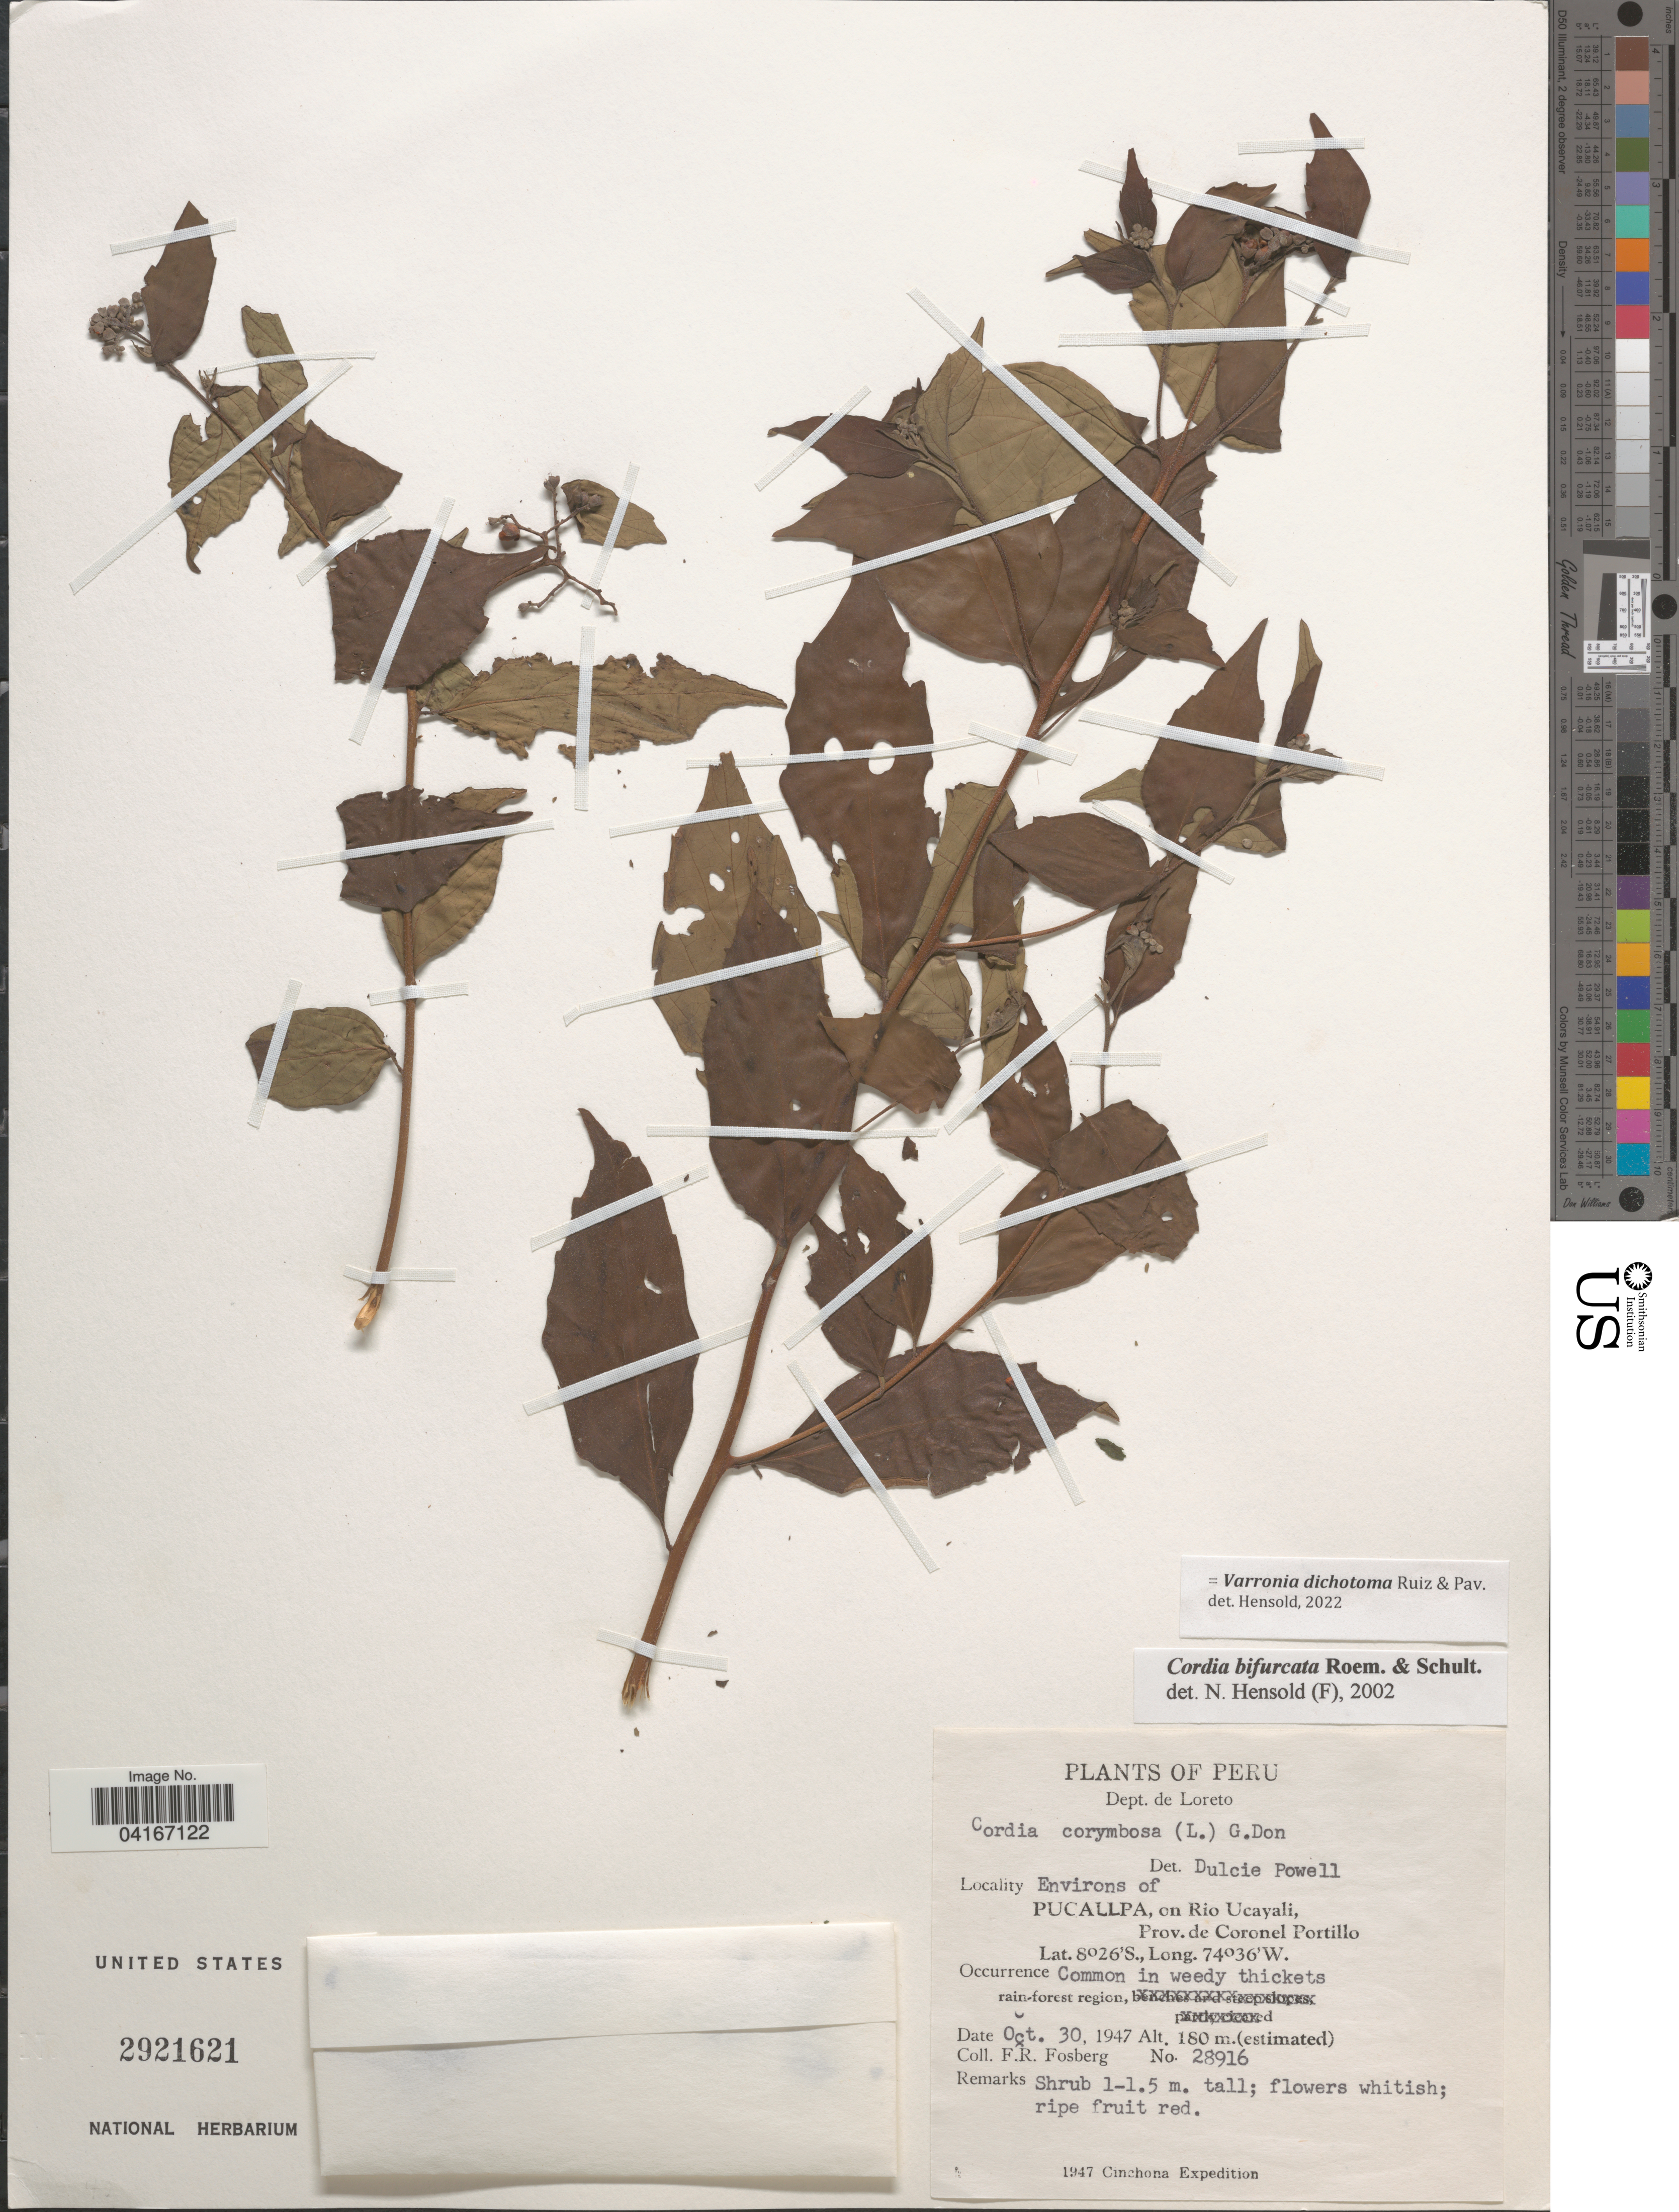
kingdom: Plantae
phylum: Tracheophyta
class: Magnoliopsida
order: Boraginales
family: Cordiaceae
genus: Varronia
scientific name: Varronia dichotoma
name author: Ruiz & Pav.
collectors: F. R. Fosberg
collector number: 28916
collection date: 1947-10-30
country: Peru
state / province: Loreto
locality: Dept. de Loreto. Environs of Pucallpa, on Rio Ucayali, Prov. de Coronel Portillo. 1947 Cinchona Expedition.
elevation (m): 180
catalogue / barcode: US 2921621